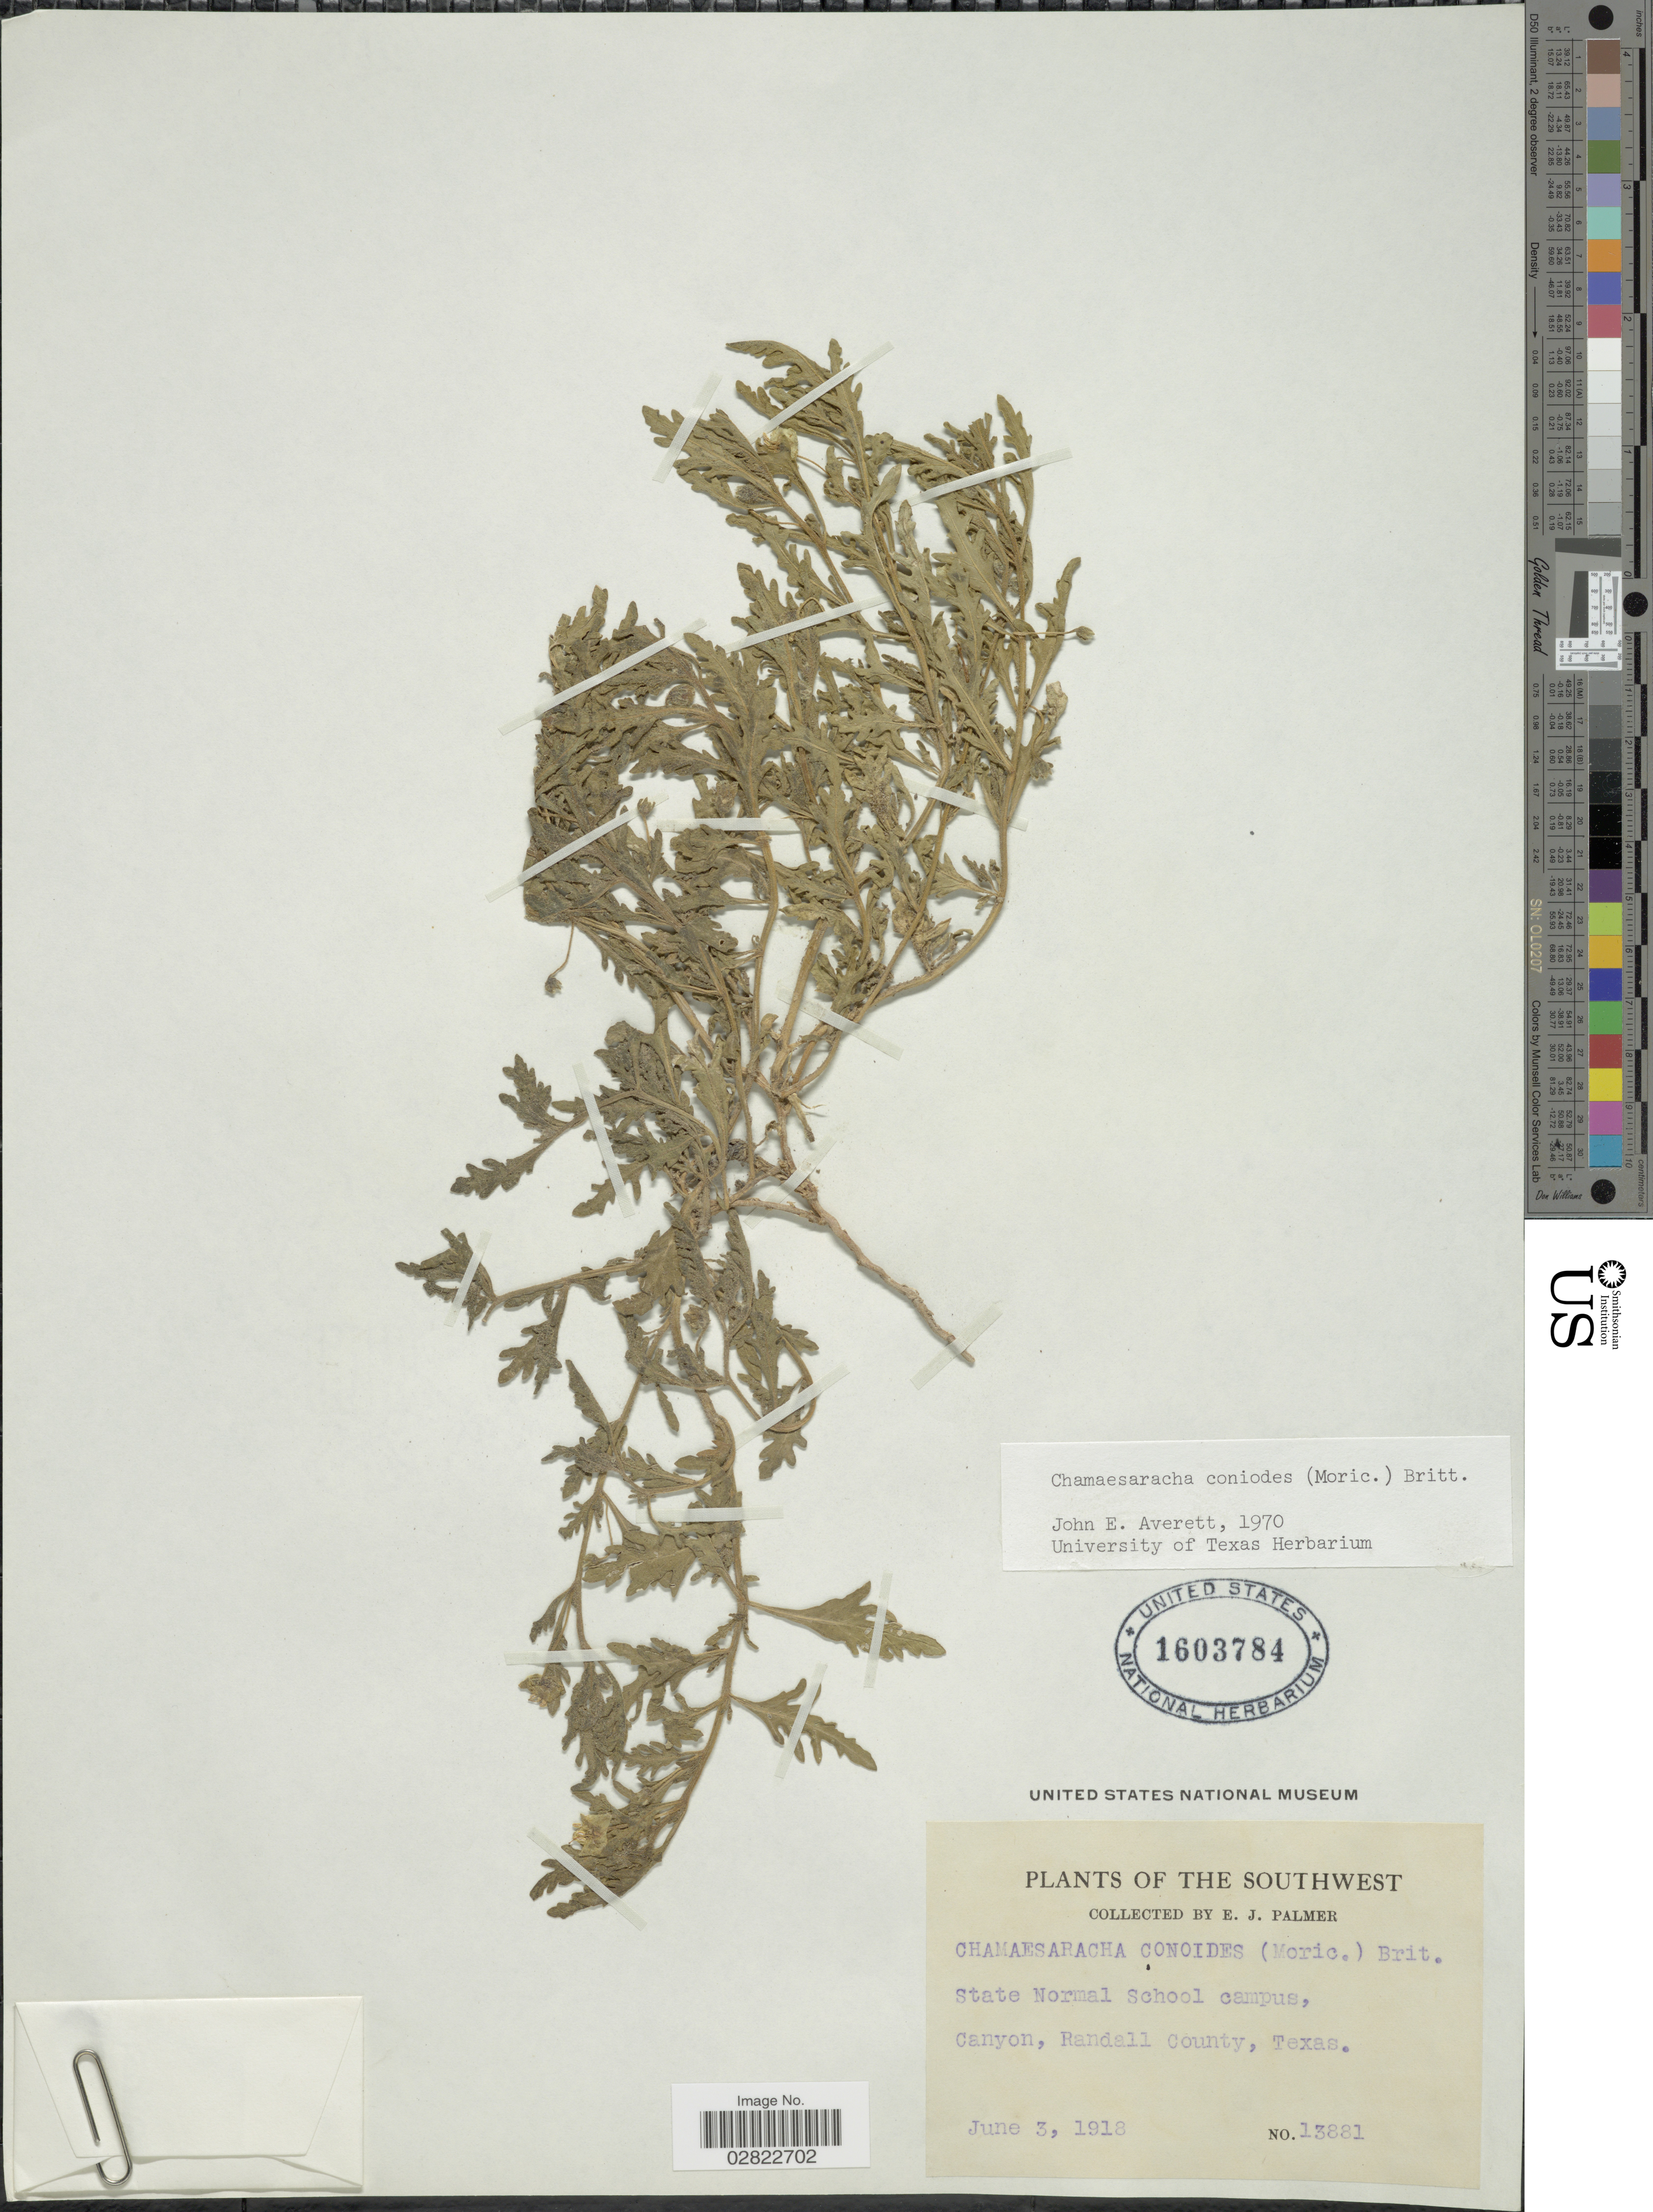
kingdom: Plantae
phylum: Tracheophyta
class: Magnoliopsida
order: Solanales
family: Solanaceae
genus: Chamaesaracha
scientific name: Chamaesaracha coniodes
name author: (Moric. ex Dunal) Britton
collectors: E. J. Palmer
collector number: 13881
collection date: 1918-06-03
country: United States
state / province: Texas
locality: The Southwest, State Normal School campus, Canyon, Randall County.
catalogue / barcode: US 1603784